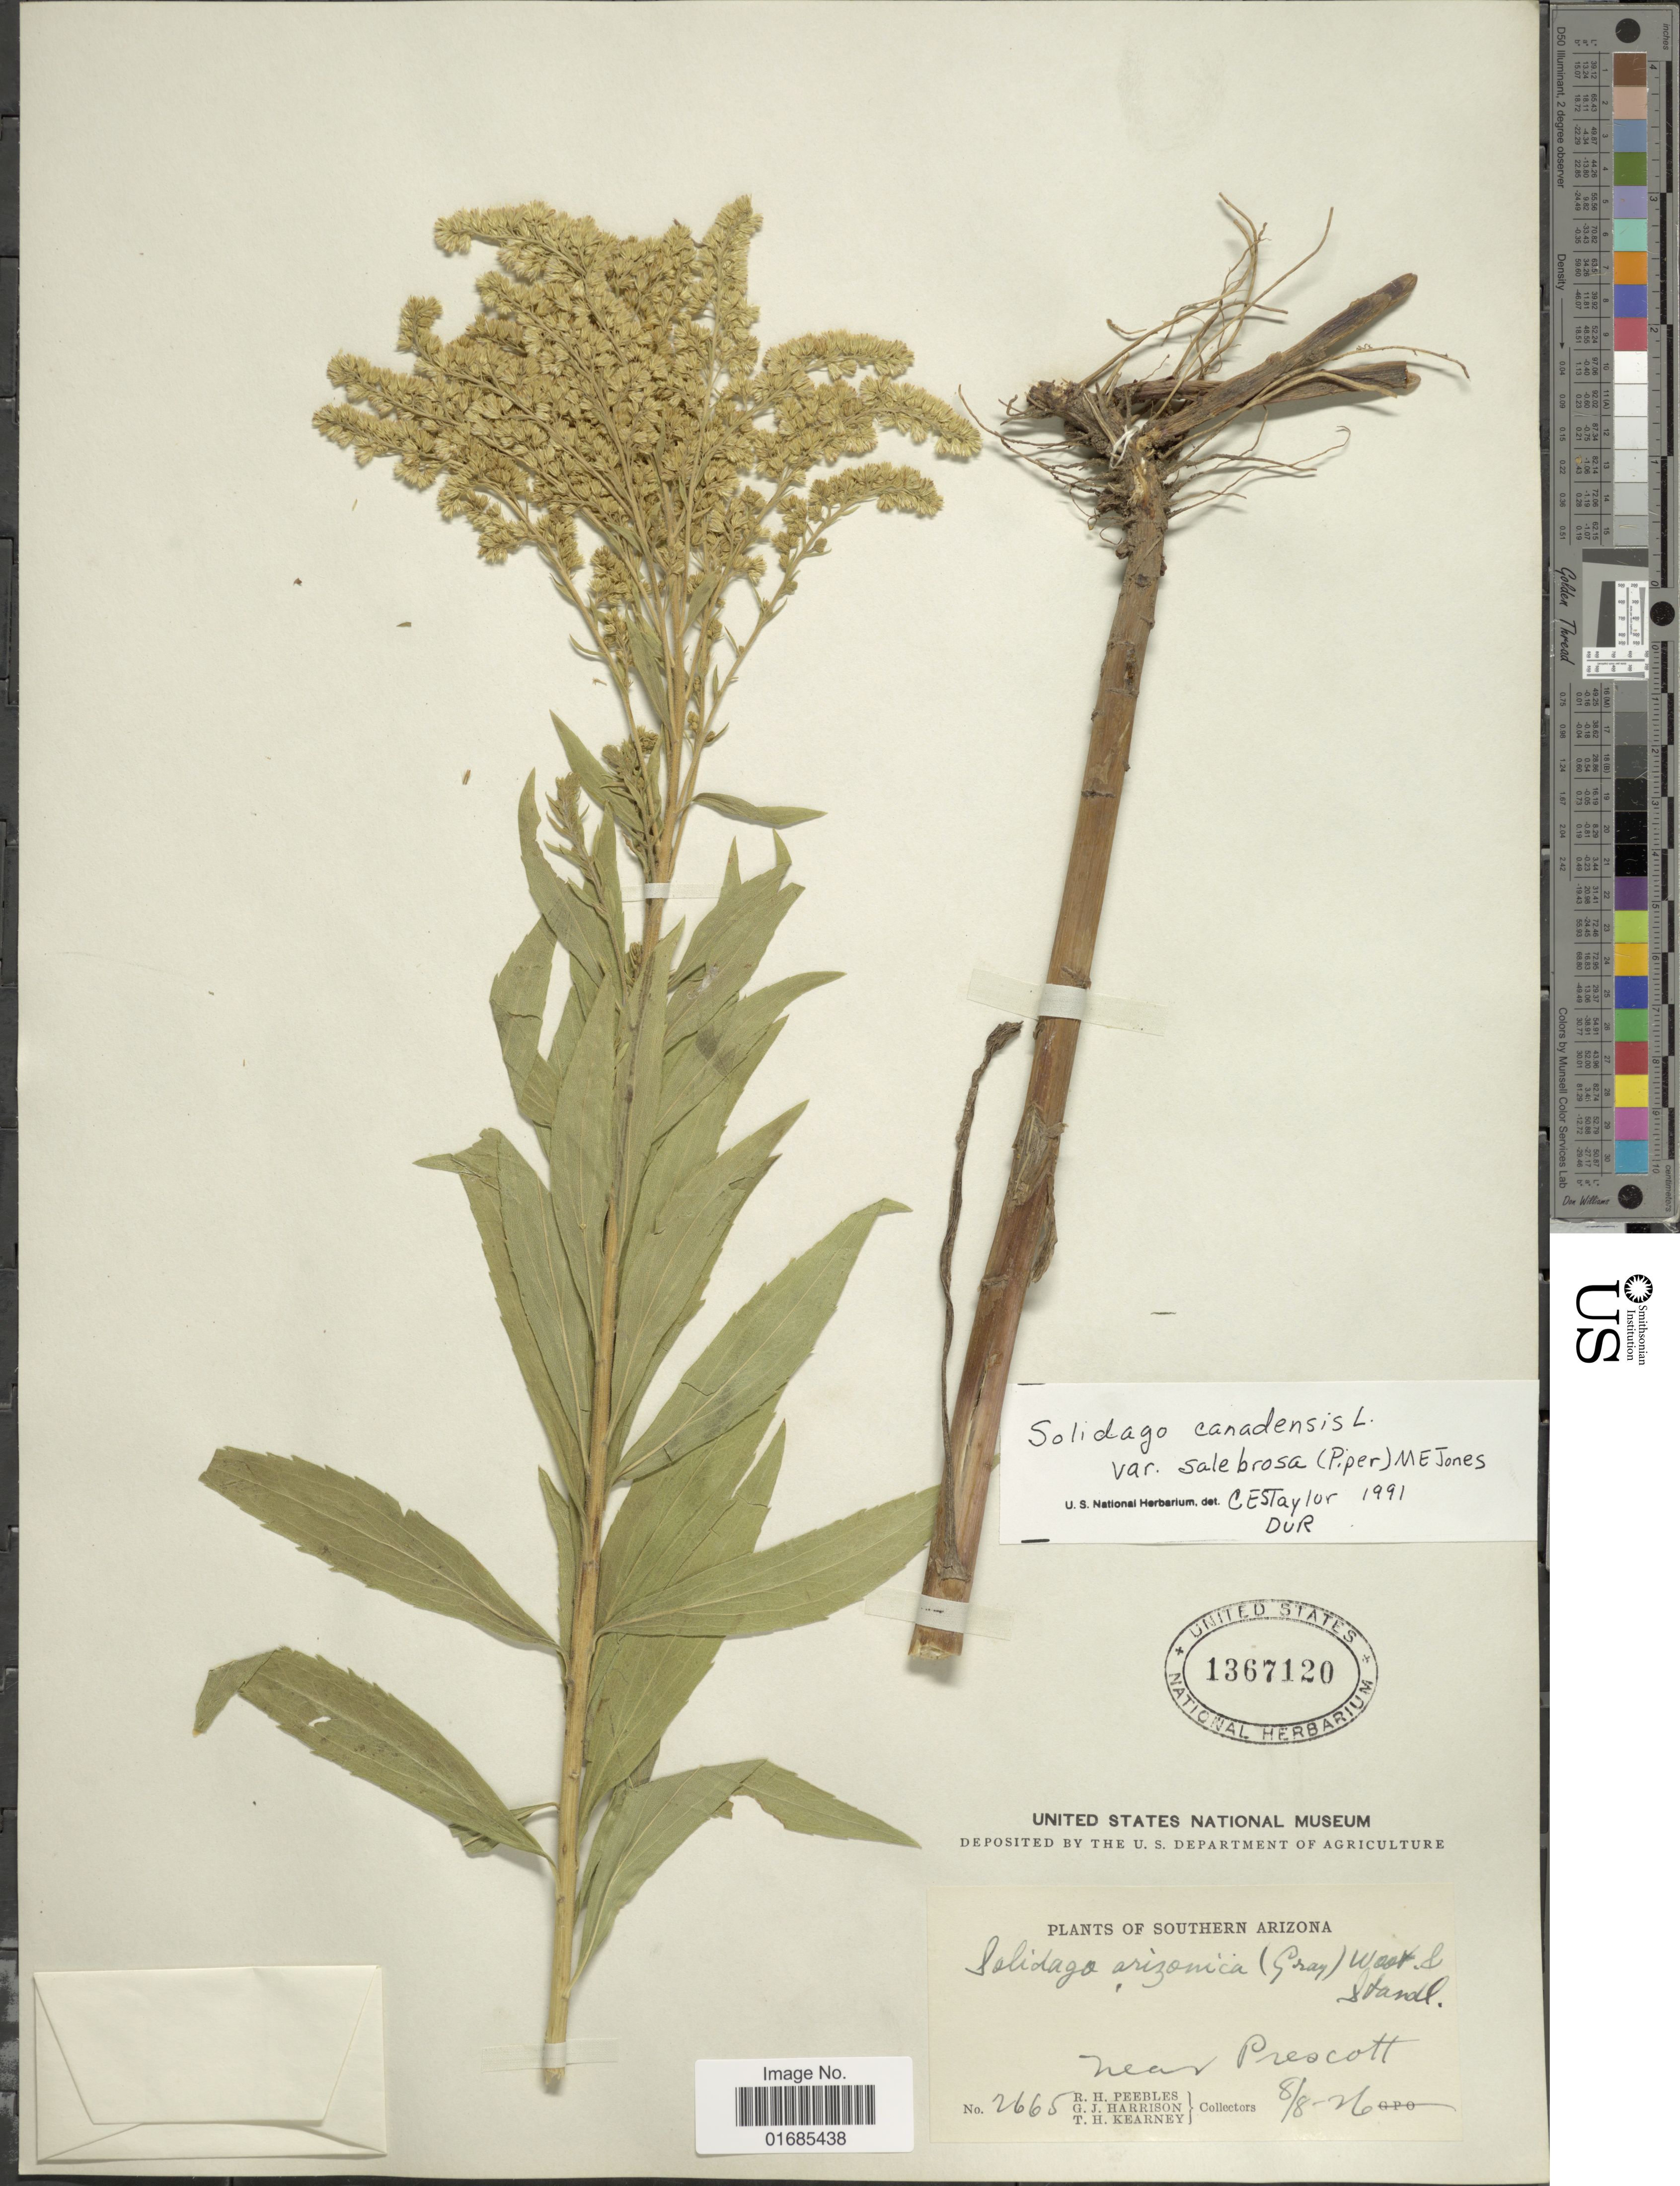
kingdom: Plantae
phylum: Tracheophyta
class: Magnoliopsida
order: Asterales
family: Asteraceae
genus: Solidago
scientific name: Solidago canadensis var. salebrosa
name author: (Piper) M.E. Jones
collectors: R. H. Peebles, G. J. Harrison & T. H. Kearney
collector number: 2665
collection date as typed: Transcribed d/m/y: 8/8/26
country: United States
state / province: Arizona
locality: Southern Arizona, near Prescott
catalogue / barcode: US 1367120